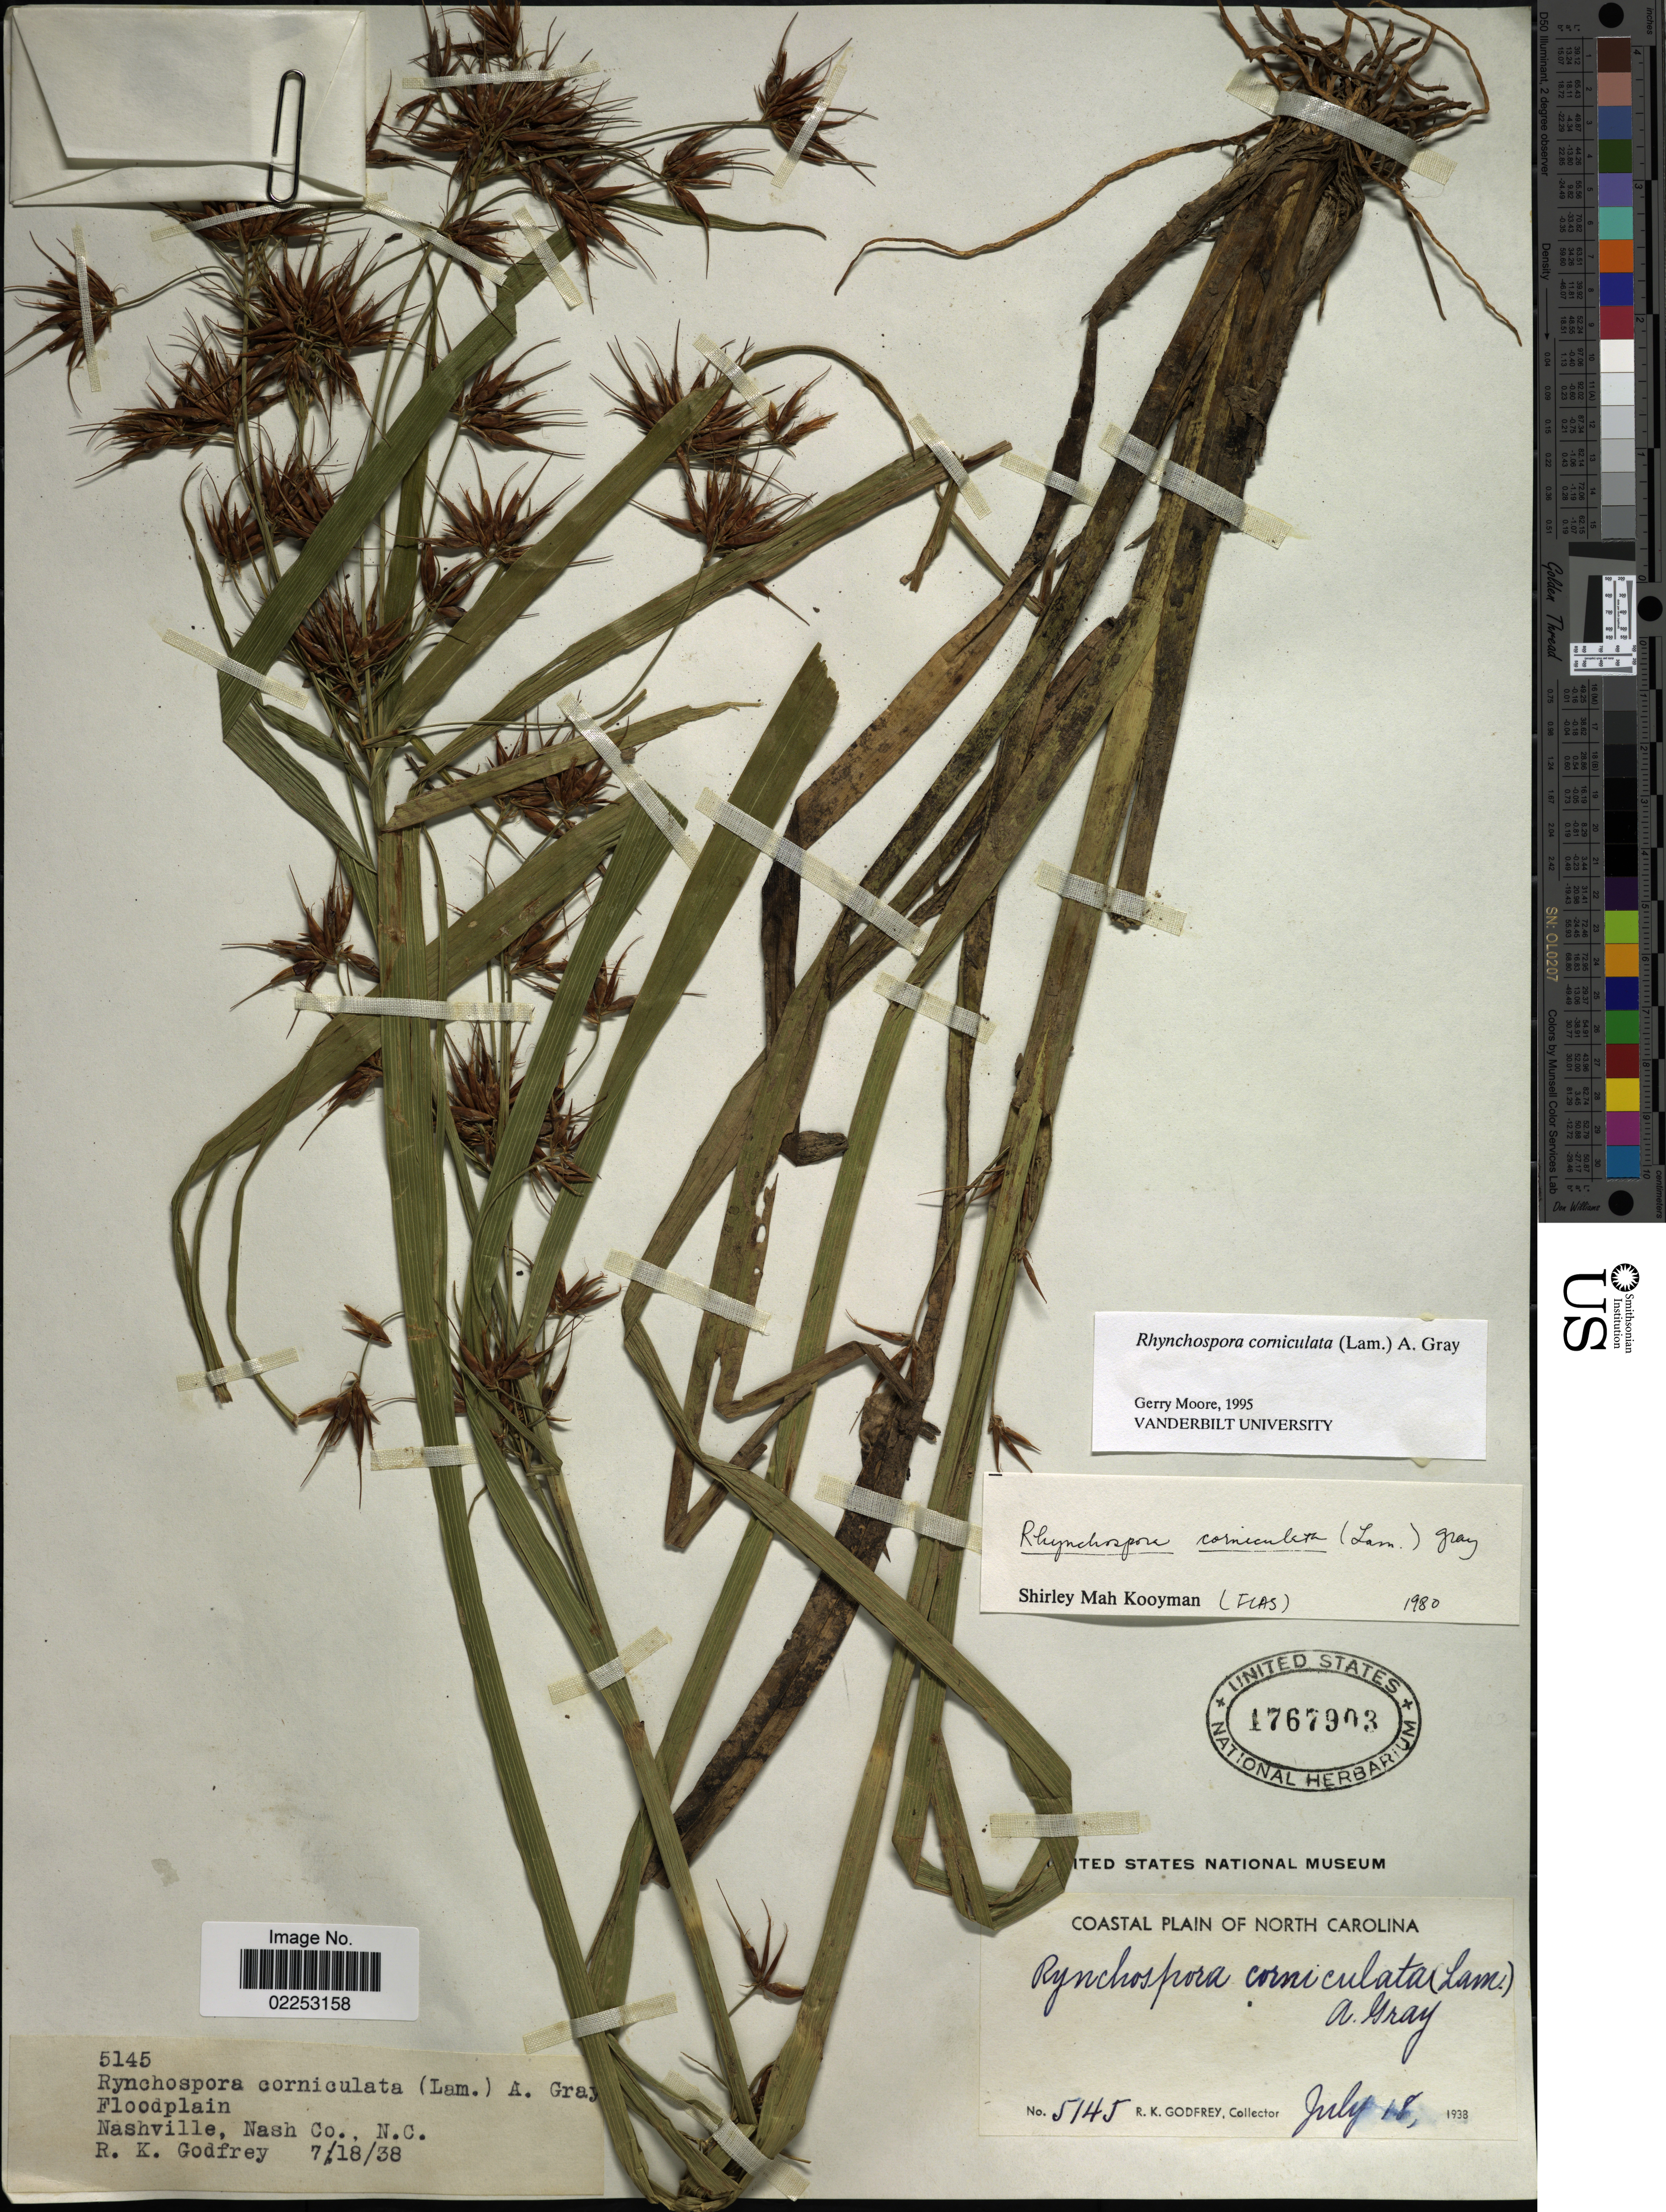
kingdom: Plantae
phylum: Tracheophyta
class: Liliopsida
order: Poales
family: Cyperaceae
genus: Rhynchospora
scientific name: Rhynchospora corniculata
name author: (Lam.) A. Gray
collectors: R. K. Godfrey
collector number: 5145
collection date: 1938-07-18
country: United States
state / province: North Carolina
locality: Nashville, Nash Co. Coastal Plain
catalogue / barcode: US 1767903